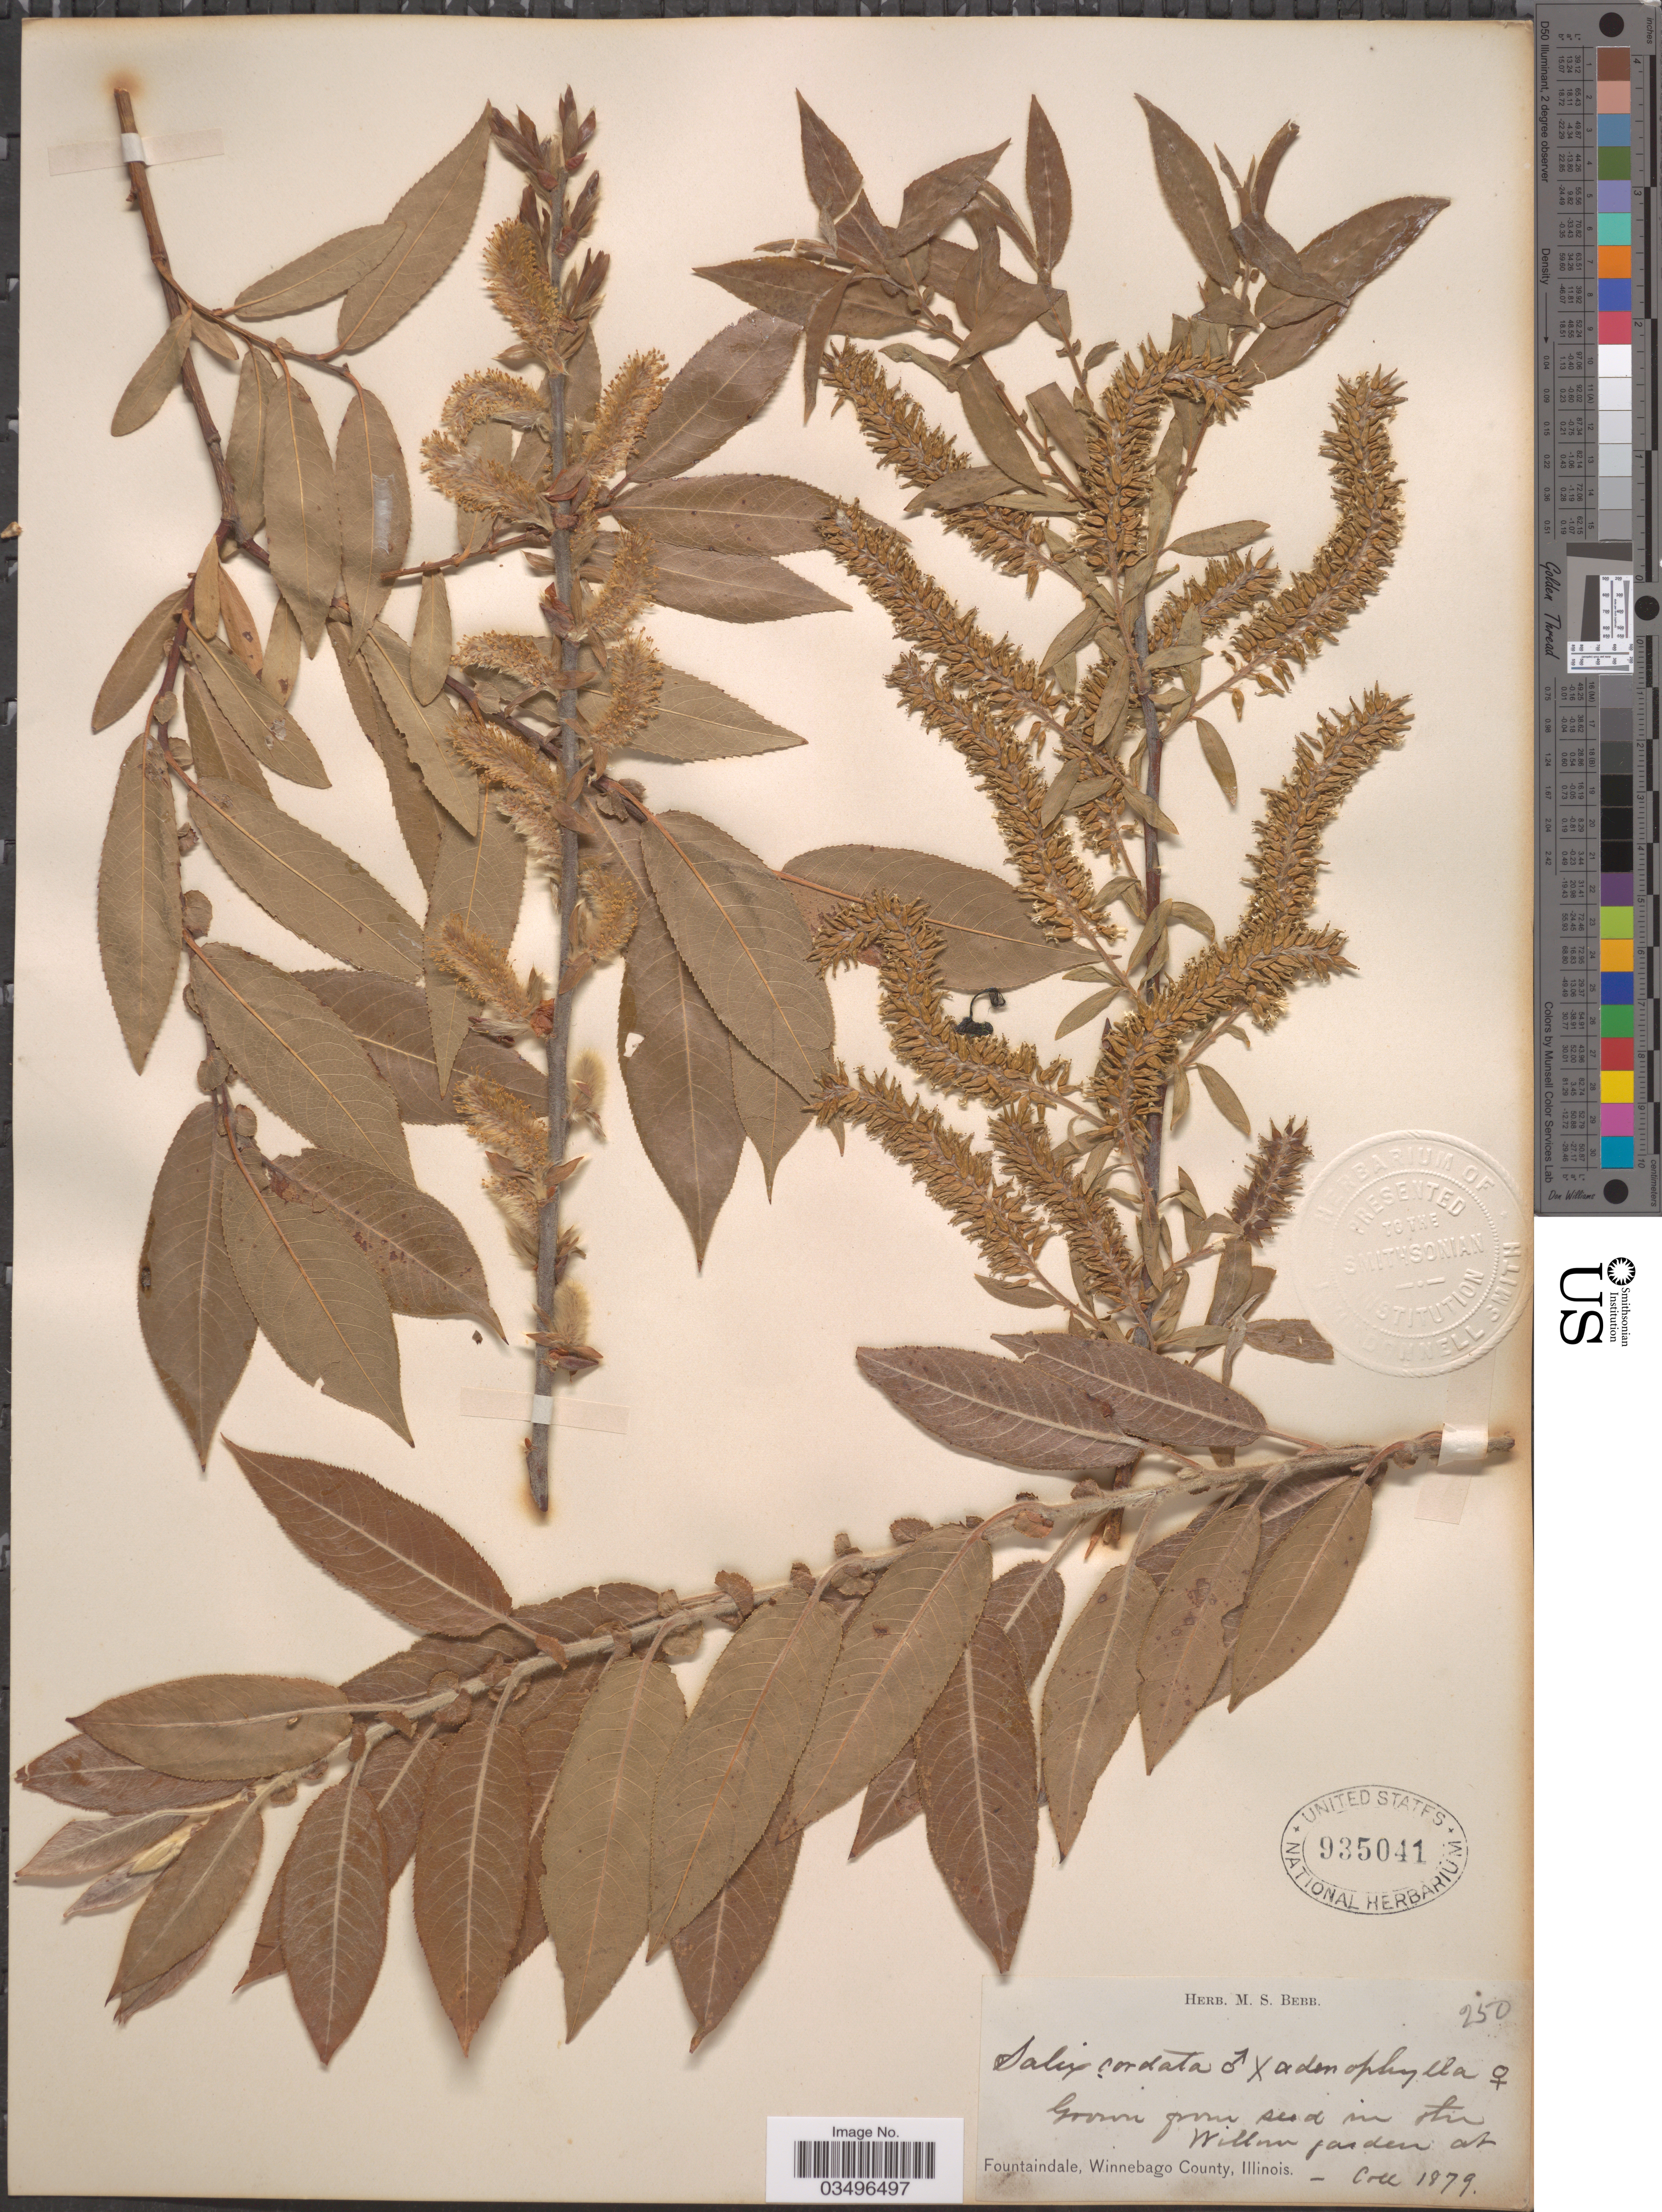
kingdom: Plantae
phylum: Tracheophyta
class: Magnoliopsida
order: Malpighiales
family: Salicaceae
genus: Salix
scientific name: Salix cordata x S. adenophylla Hook.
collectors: ex Herb. M. S. Bebb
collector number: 250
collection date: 1879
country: United States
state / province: Illinois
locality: Willem garden at Fountaindale, Winnebago County.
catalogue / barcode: US 935041